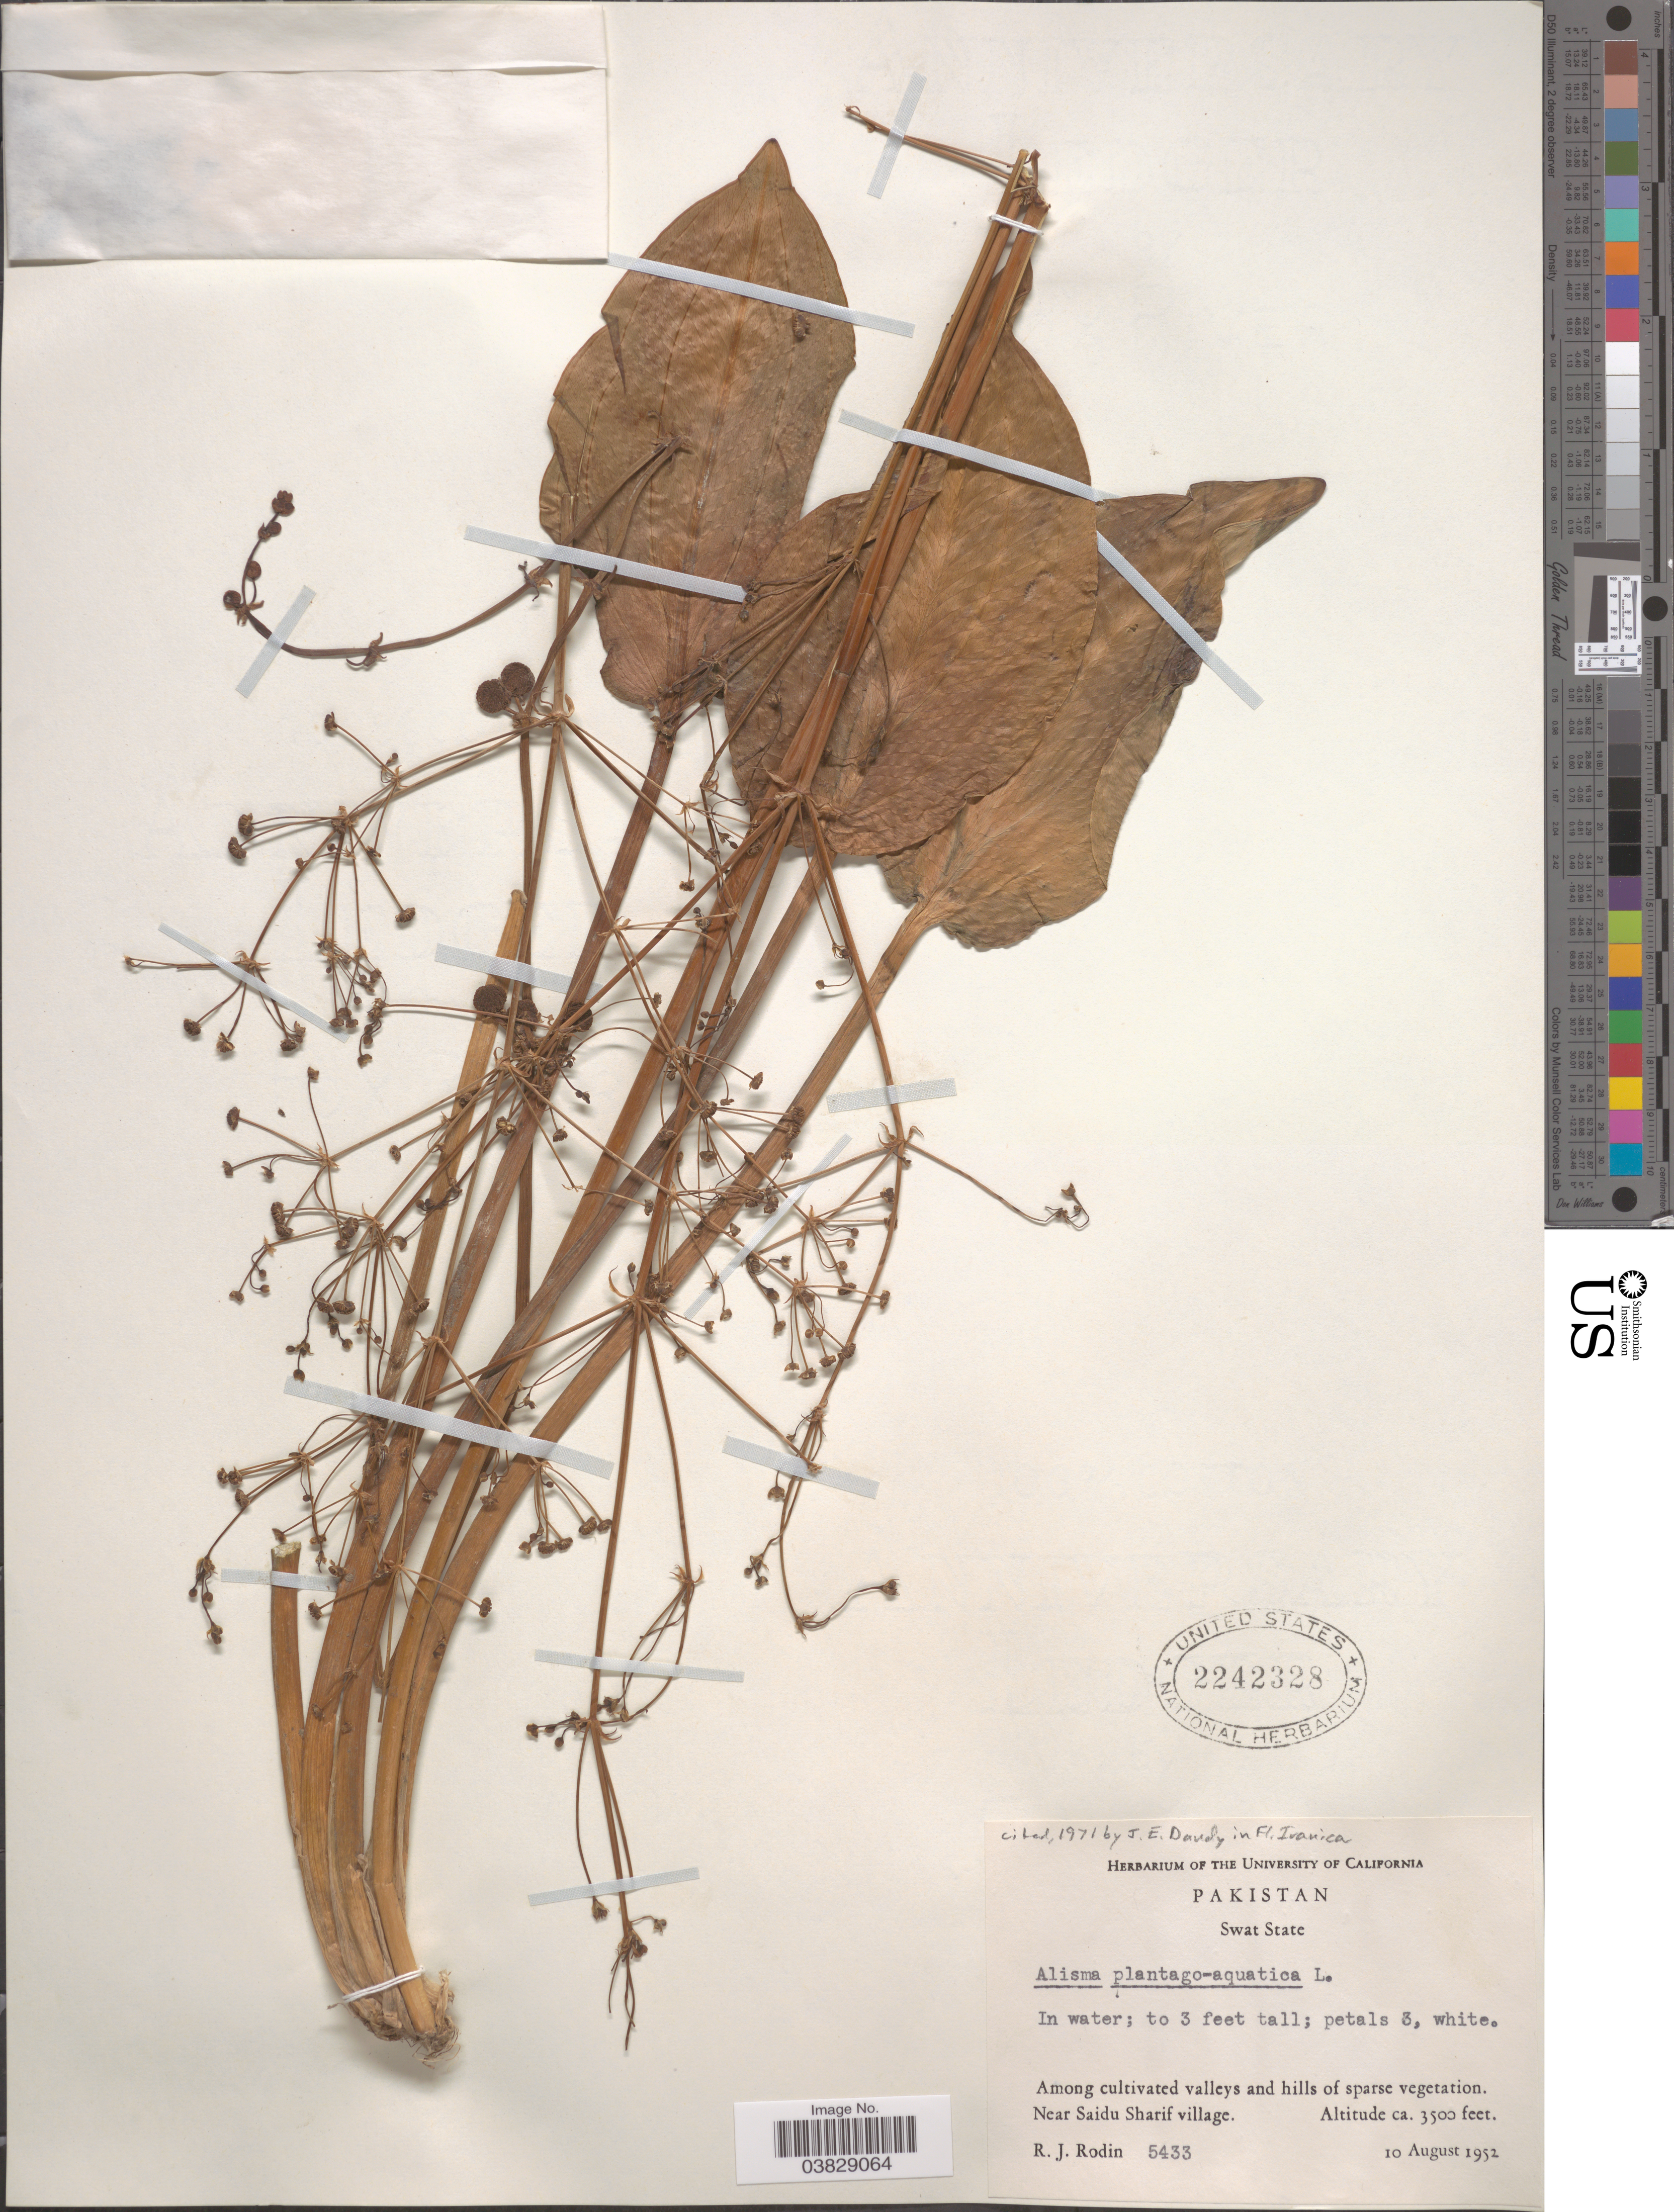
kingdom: Plantae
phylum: Tracheophyta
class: Liliopsida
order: Alismatales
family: Alismataceae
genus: Alisma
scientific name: Alisma plantago-aquatica var. americanum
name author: L.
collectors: R. J. Rodin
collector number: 5433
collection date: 1952-08-10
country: Pakistan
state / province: Khyber Pakhtunkhwa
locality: Swat State. Among cultivated valleys and hills of sparse vegetation. Near Saidu Sharif village.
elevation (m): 1067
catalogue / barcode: US 2242328